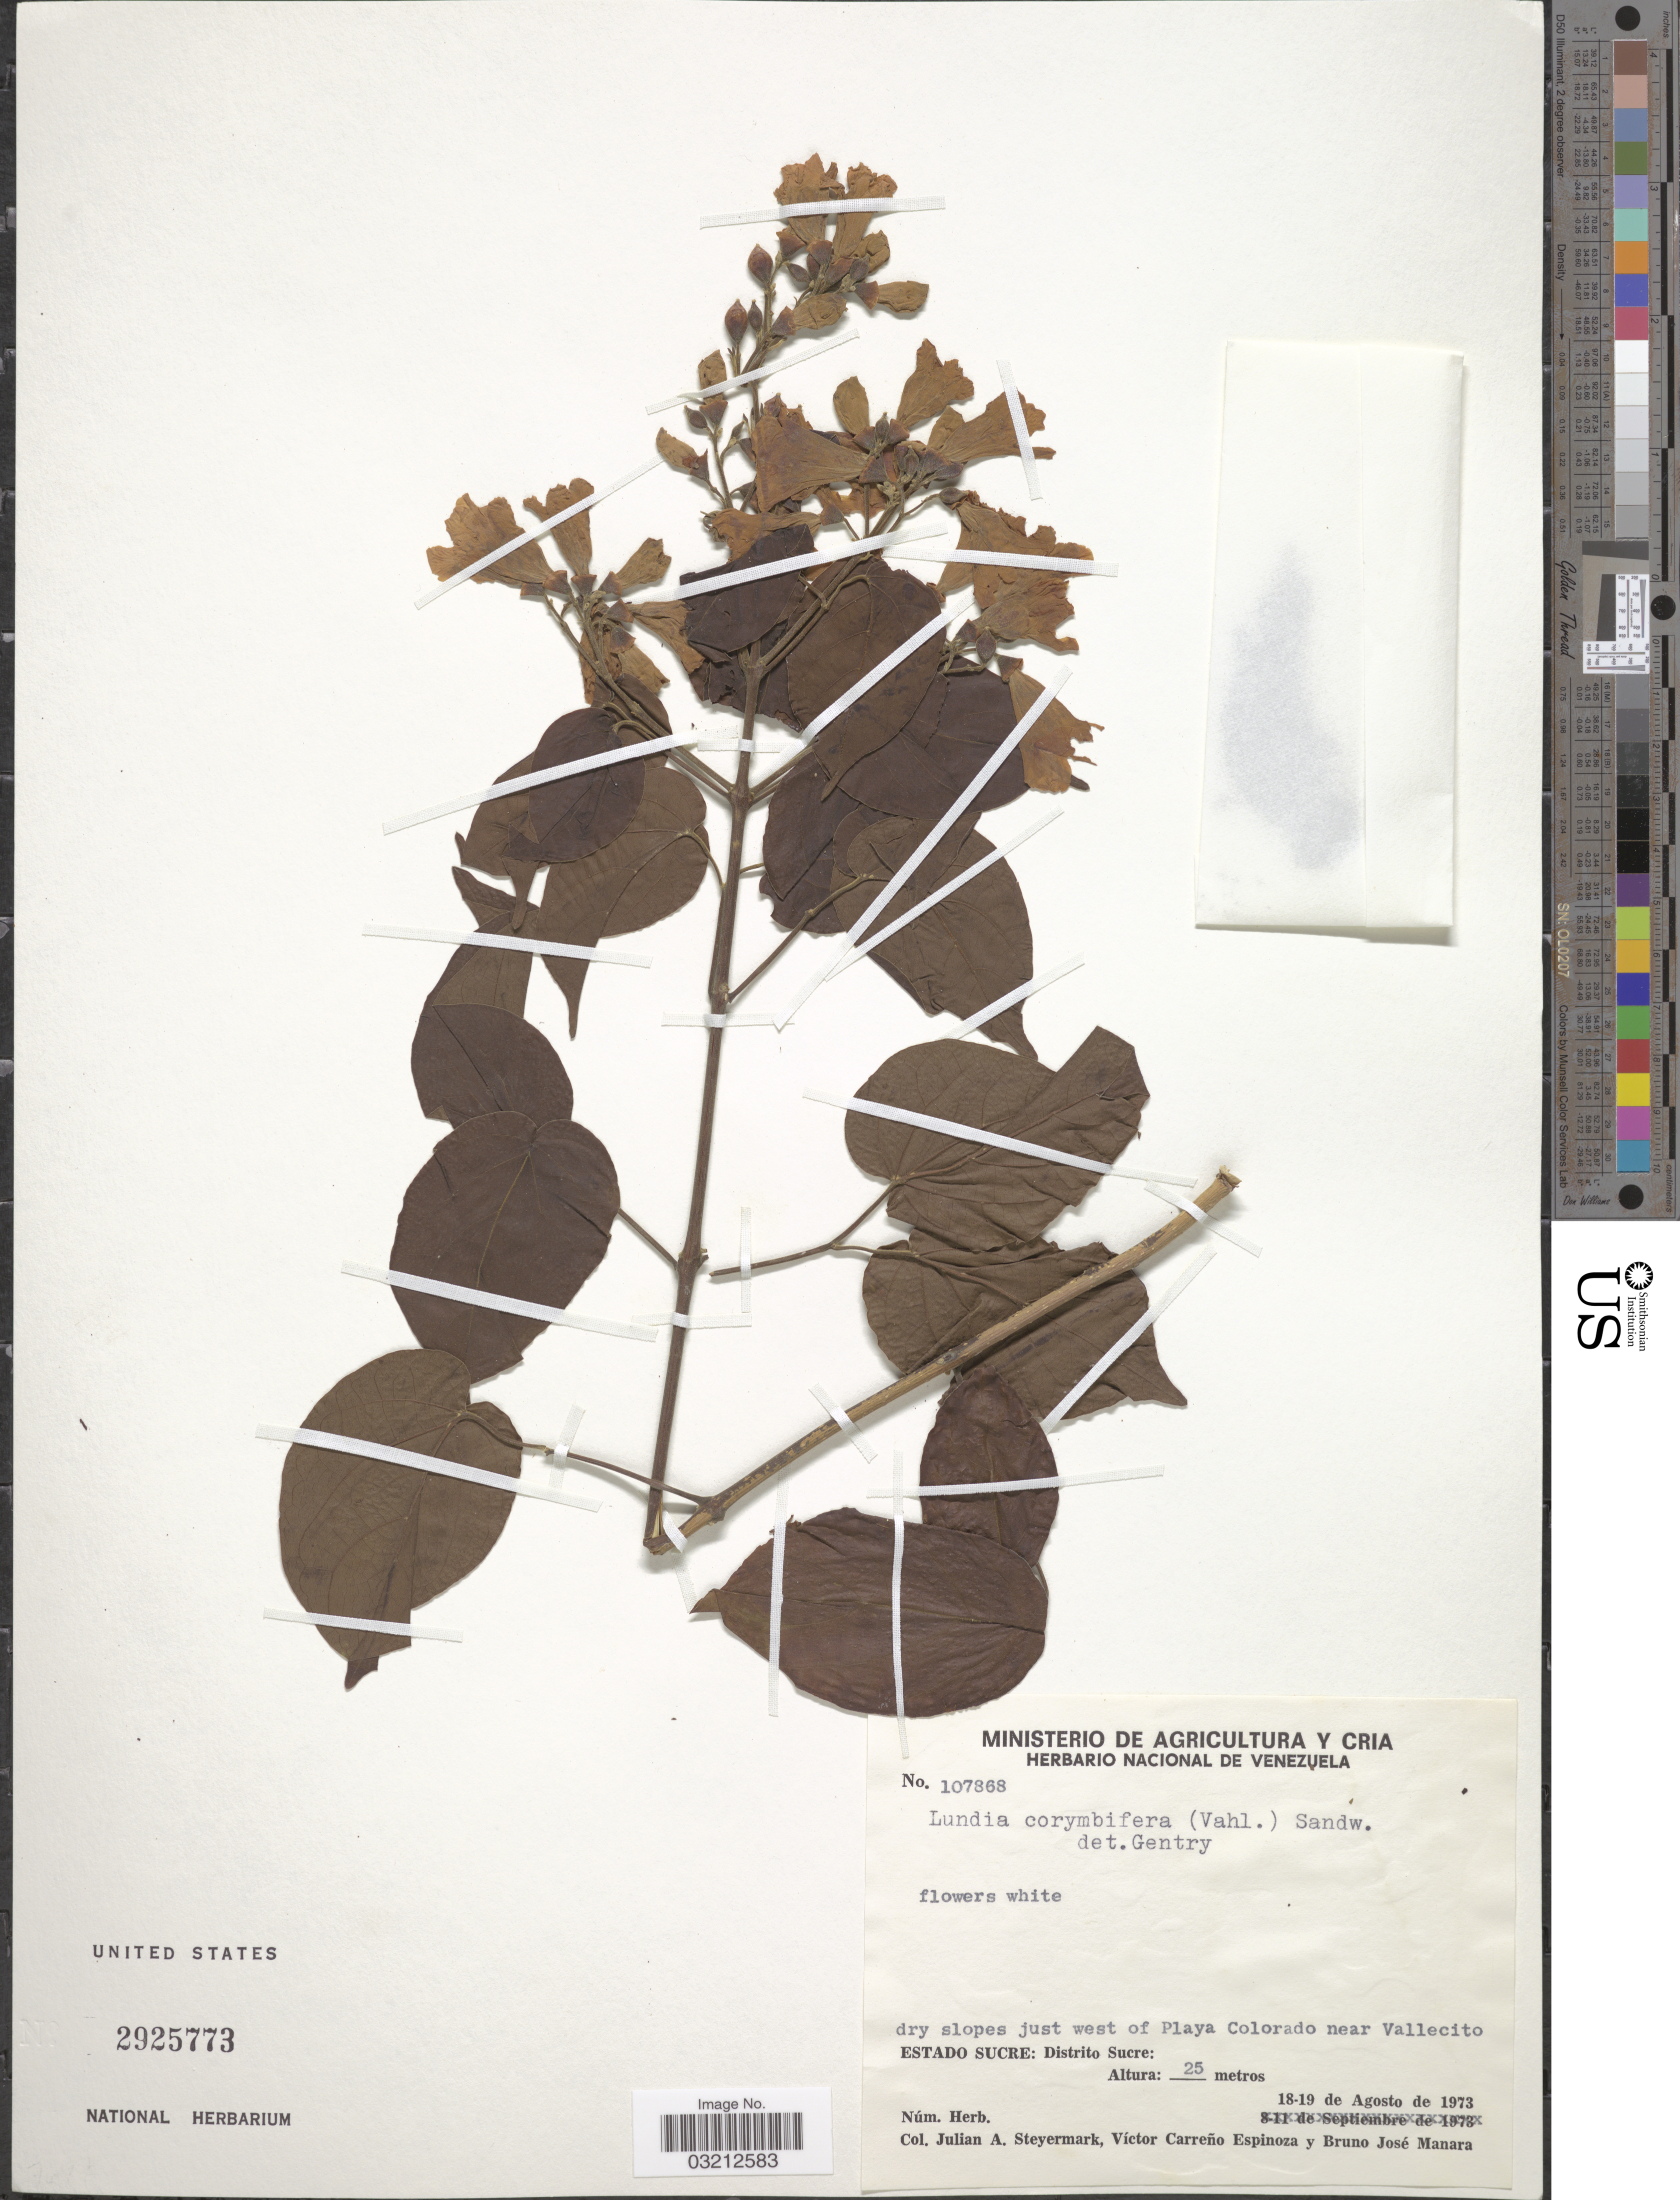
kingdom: Plantae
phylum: Tracheophyta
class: Magnoliopsida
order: Lamiales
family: Bignoniaceae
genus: Lundia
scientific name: Lundia corymbifera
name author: (Vahl) Sandwith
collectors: J. Steyermark, V. Carreño E. & B. Manara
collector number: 107868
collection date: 1973-08-18/1973-08-19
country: Venezuela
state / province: Sucre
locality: Dry slopes just west of Playa Colorado near Vallecito. Distrito Sucre.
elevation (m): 25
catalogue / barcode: US 2925773